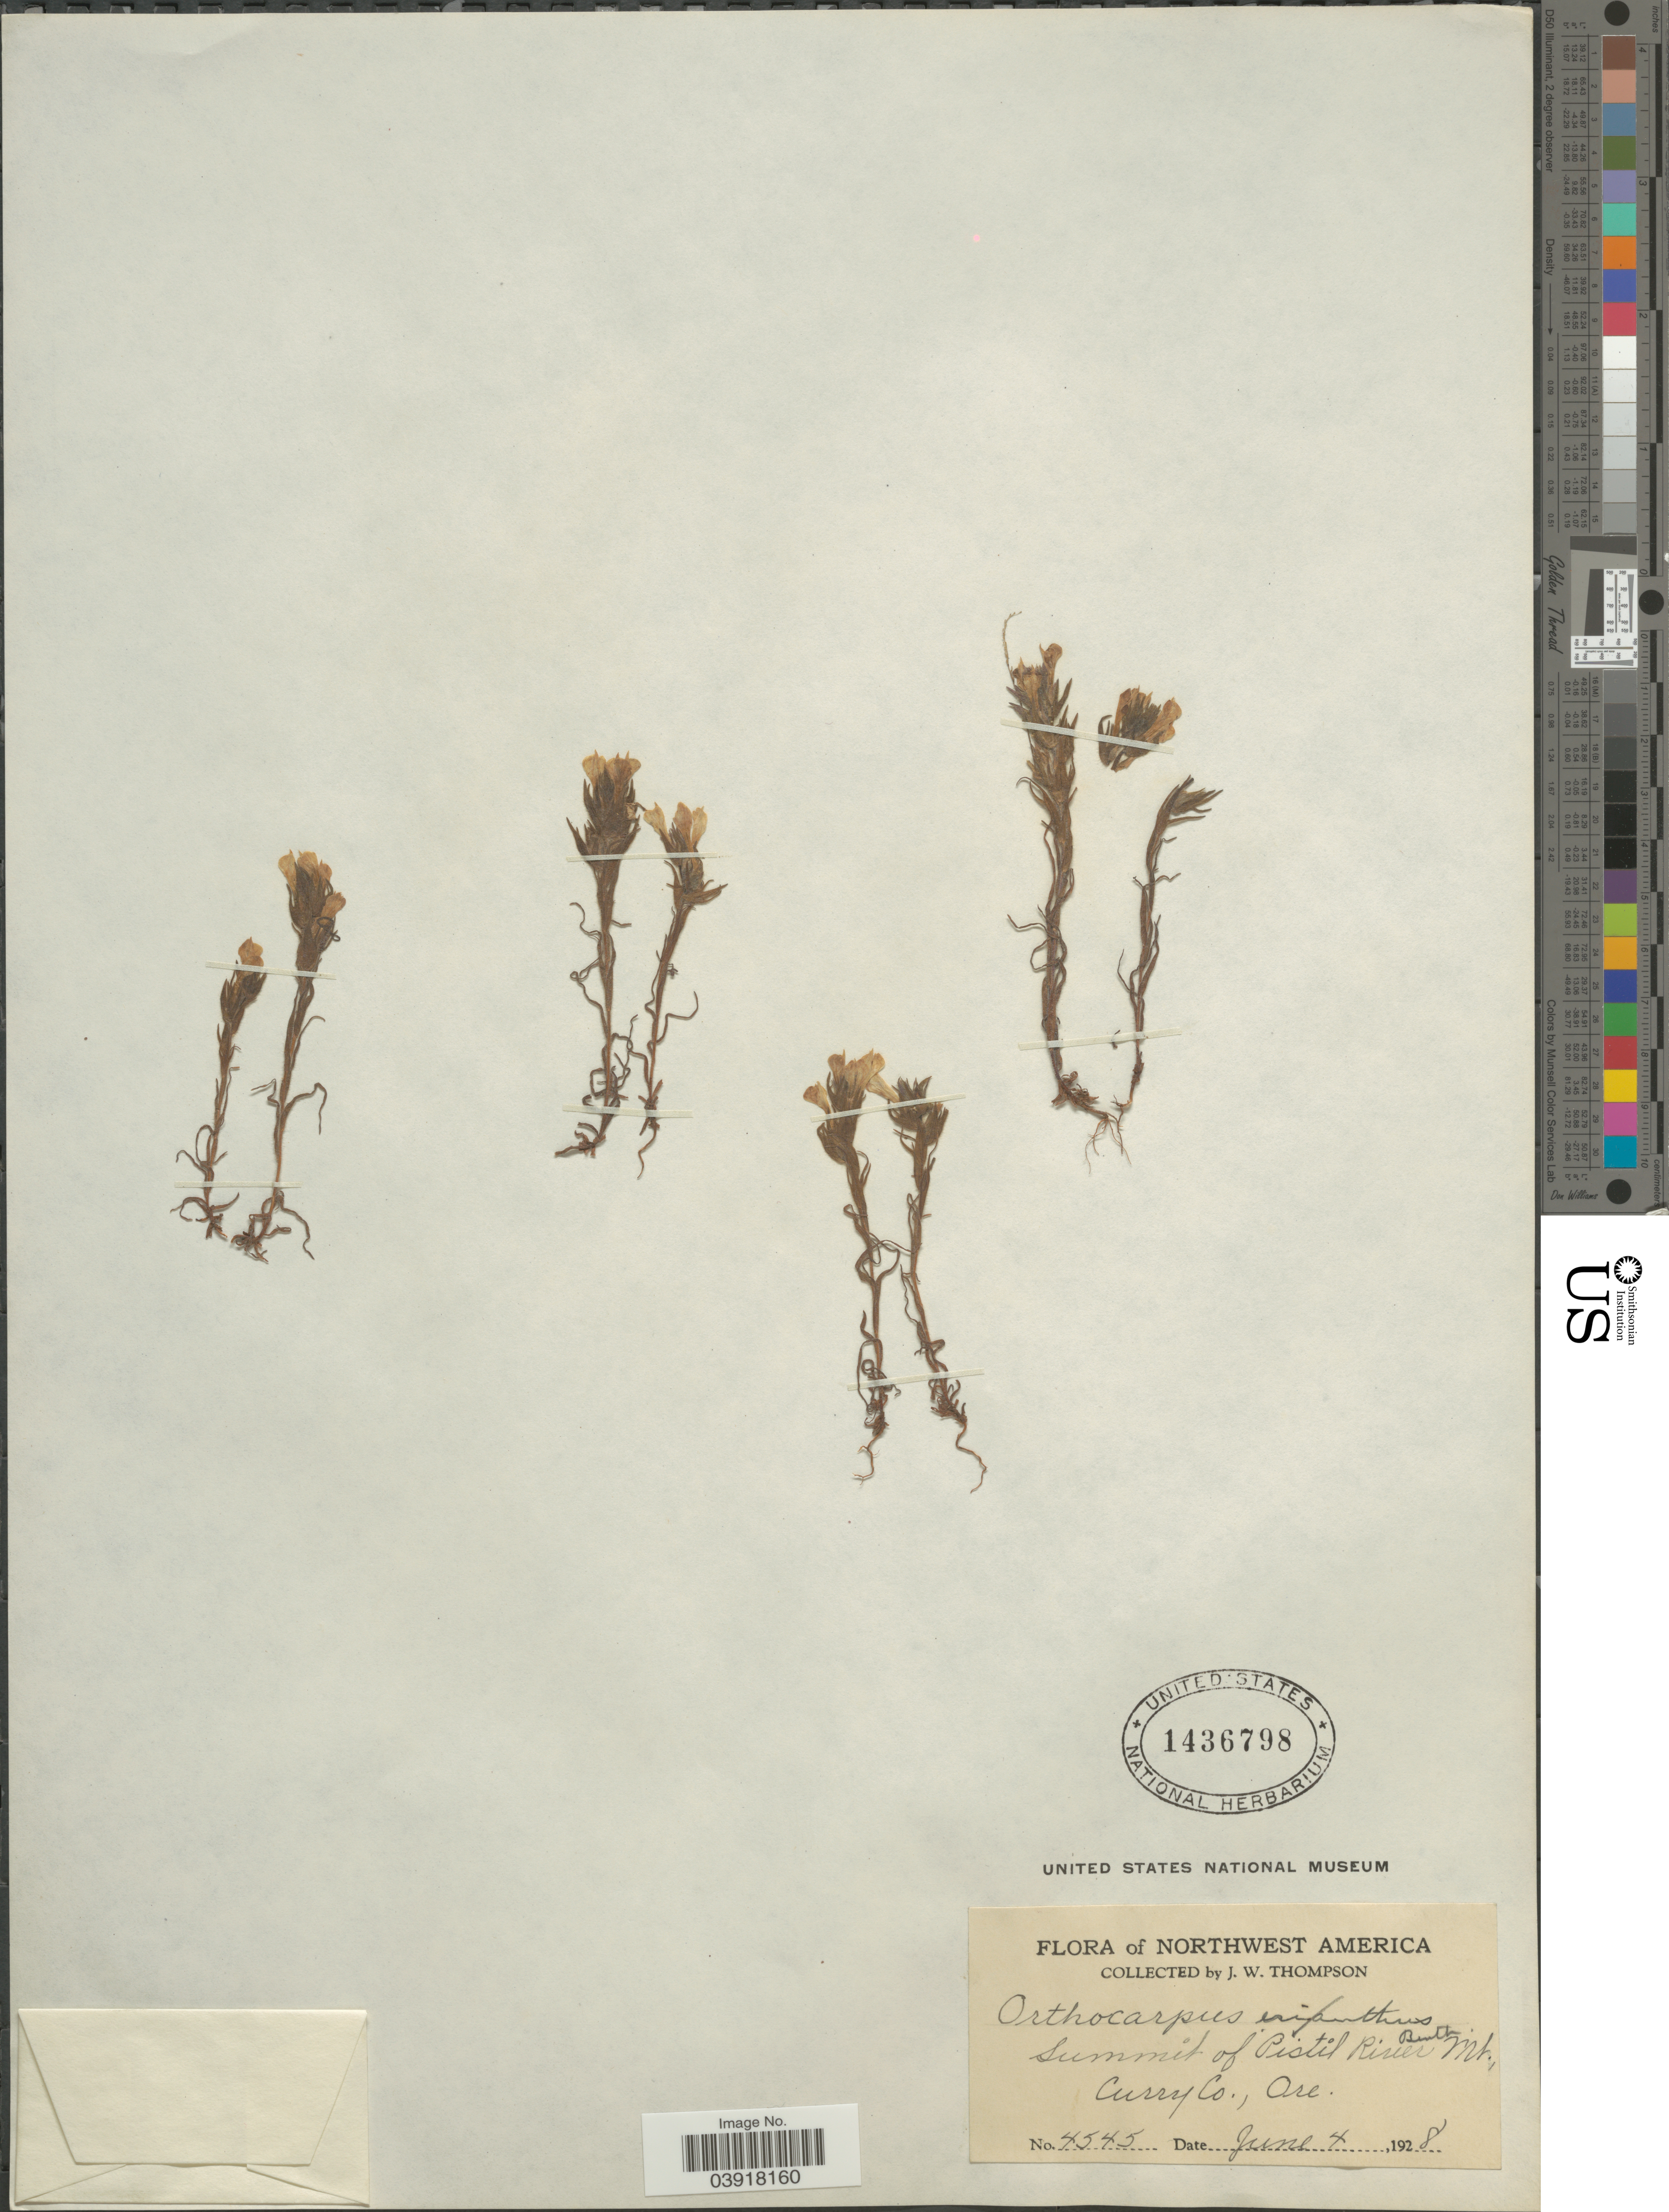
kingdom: Plantae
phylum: Tracheophyta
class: Magnoliopsida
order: Lamiales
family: Orobanchaceae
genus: Orthocarpus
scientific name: Orthocarpus sp.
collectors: J. Thompson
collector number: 4545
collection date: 1928-06-04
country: United States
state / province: Oregon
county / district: Curry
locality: Northwest America. Summit of Pistil River Mt., Curry Co.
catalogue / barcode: US 1436798